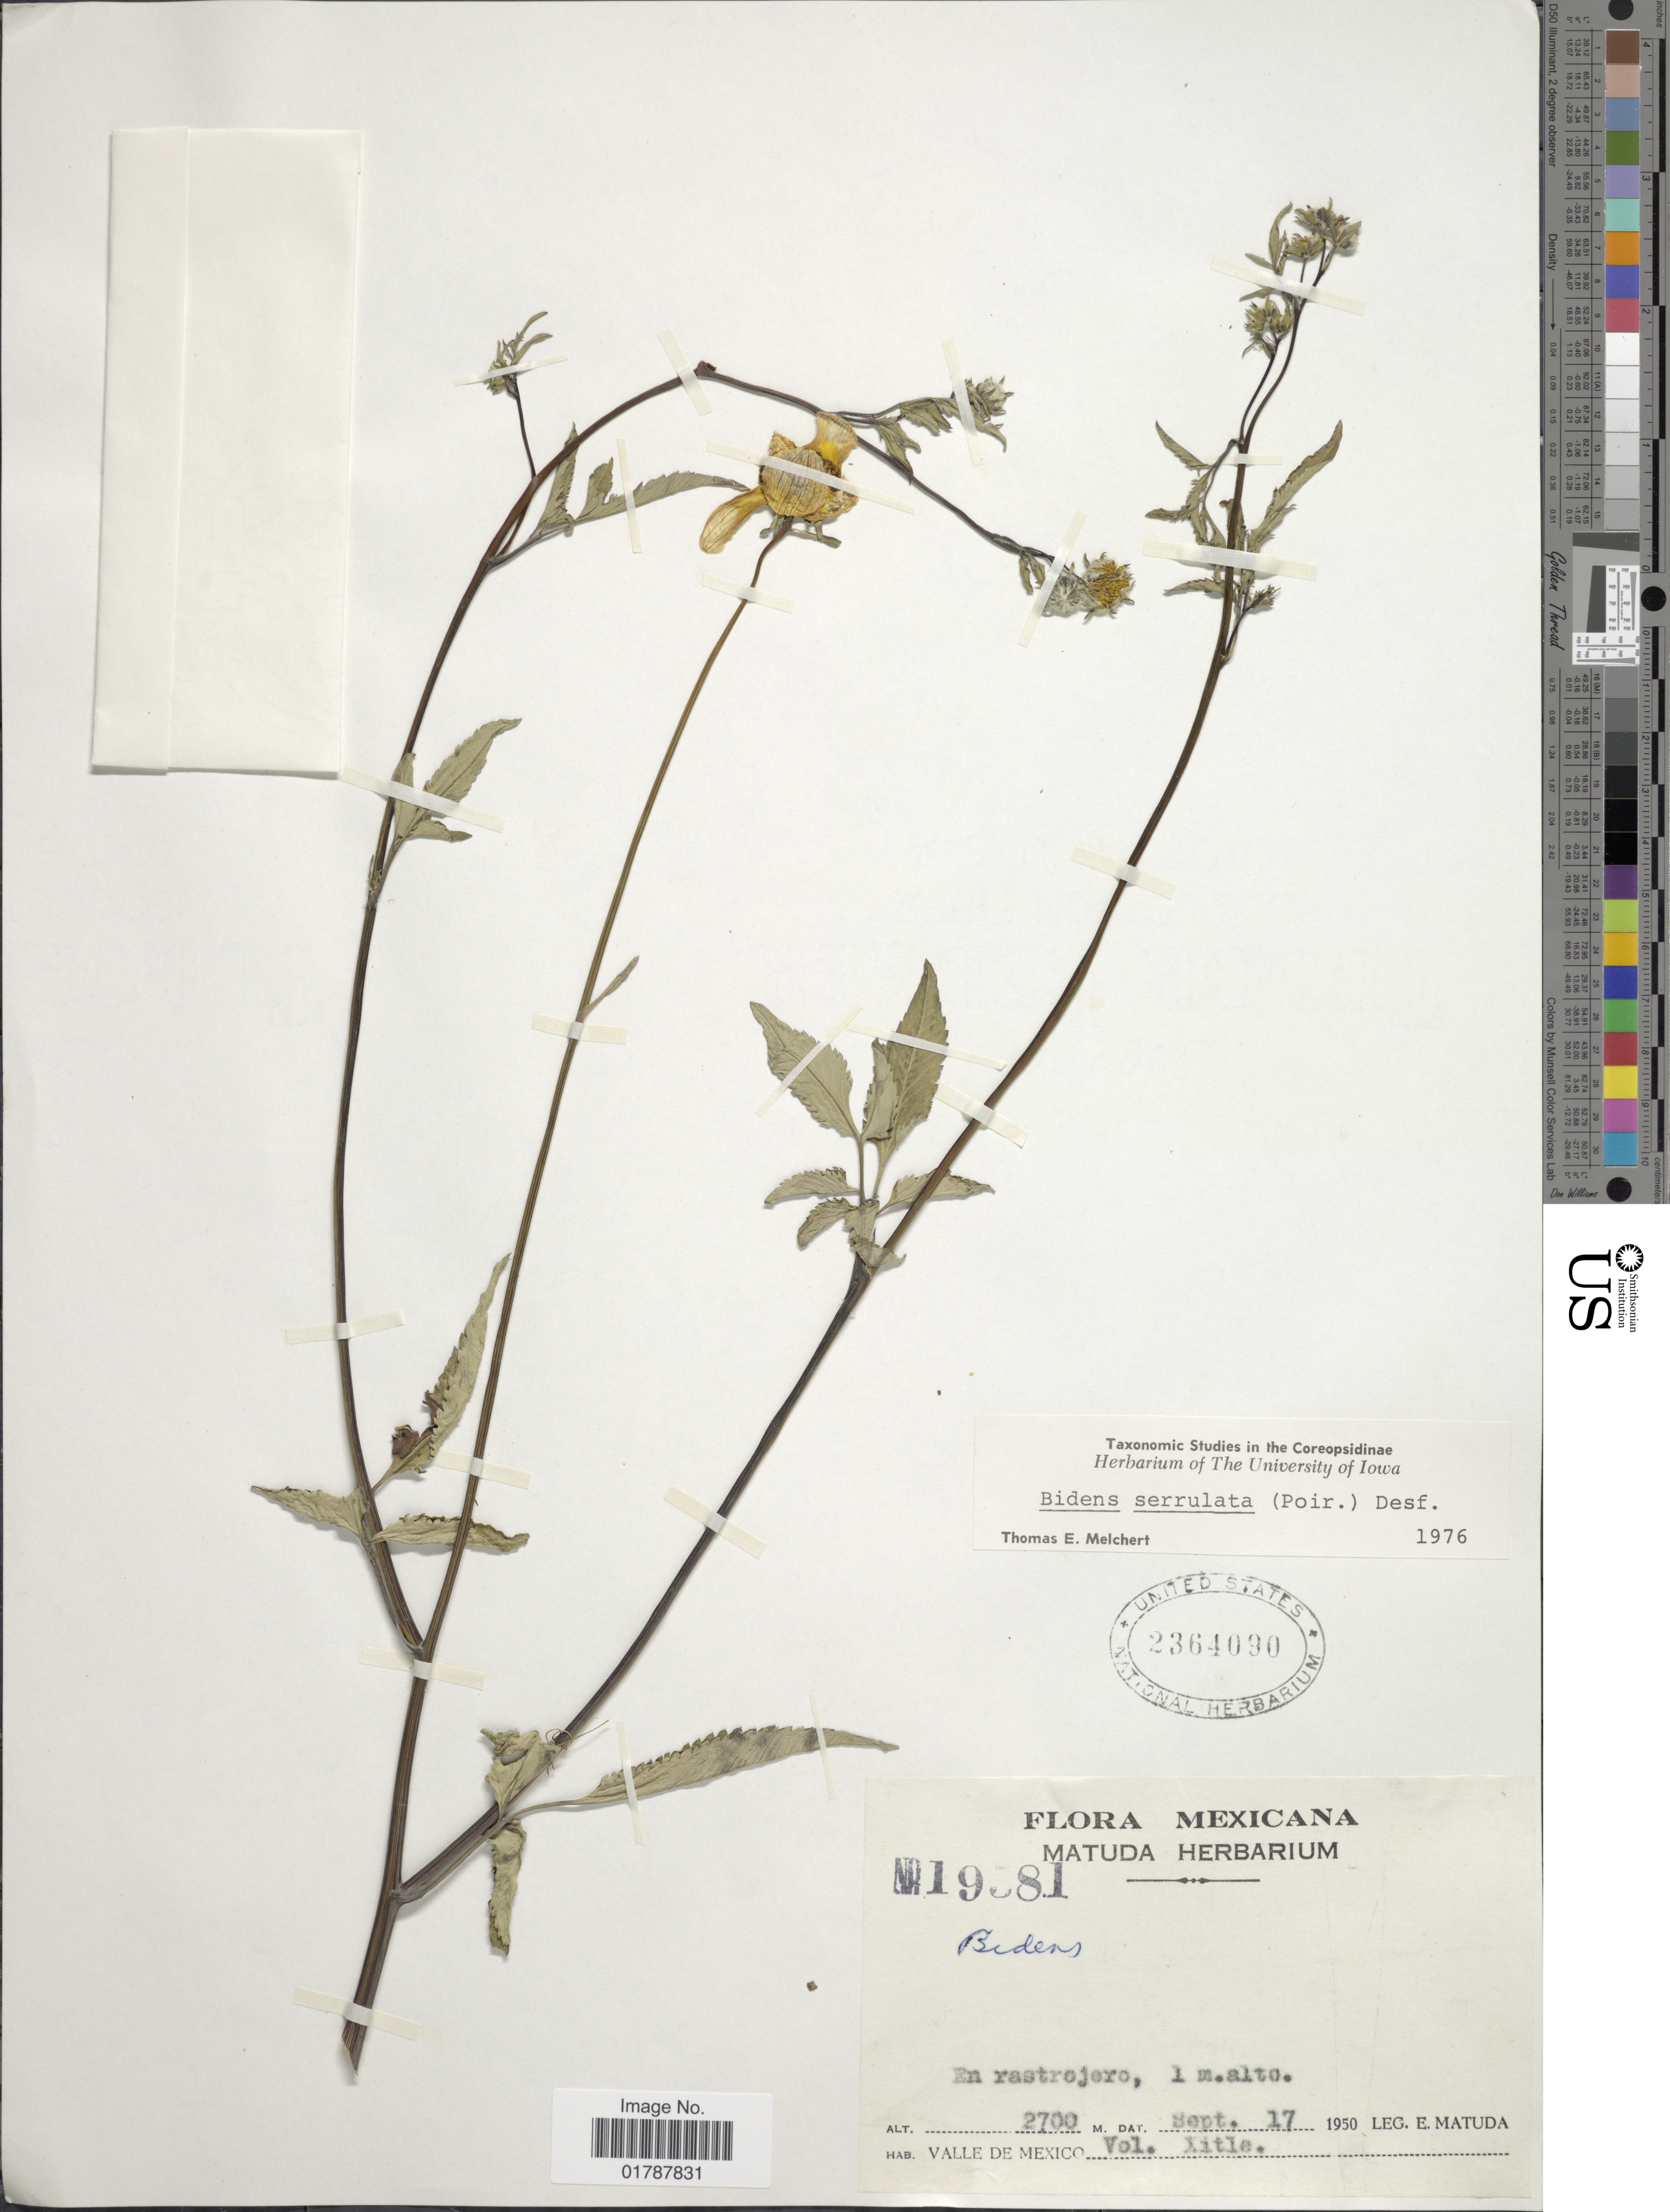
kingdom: Plantae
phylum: Tracheophyta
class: Magnoliopsida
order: Asterales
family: Asteraceae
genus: Bidens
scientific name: Bidens serrulata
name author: (Poir.) Desf.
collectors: E. Matuda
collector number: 19581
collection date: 1950-09-17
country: Mexico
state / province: México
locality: Valle de Mexico, Vol. Xitle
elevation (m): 2700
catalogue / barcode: US 2364090